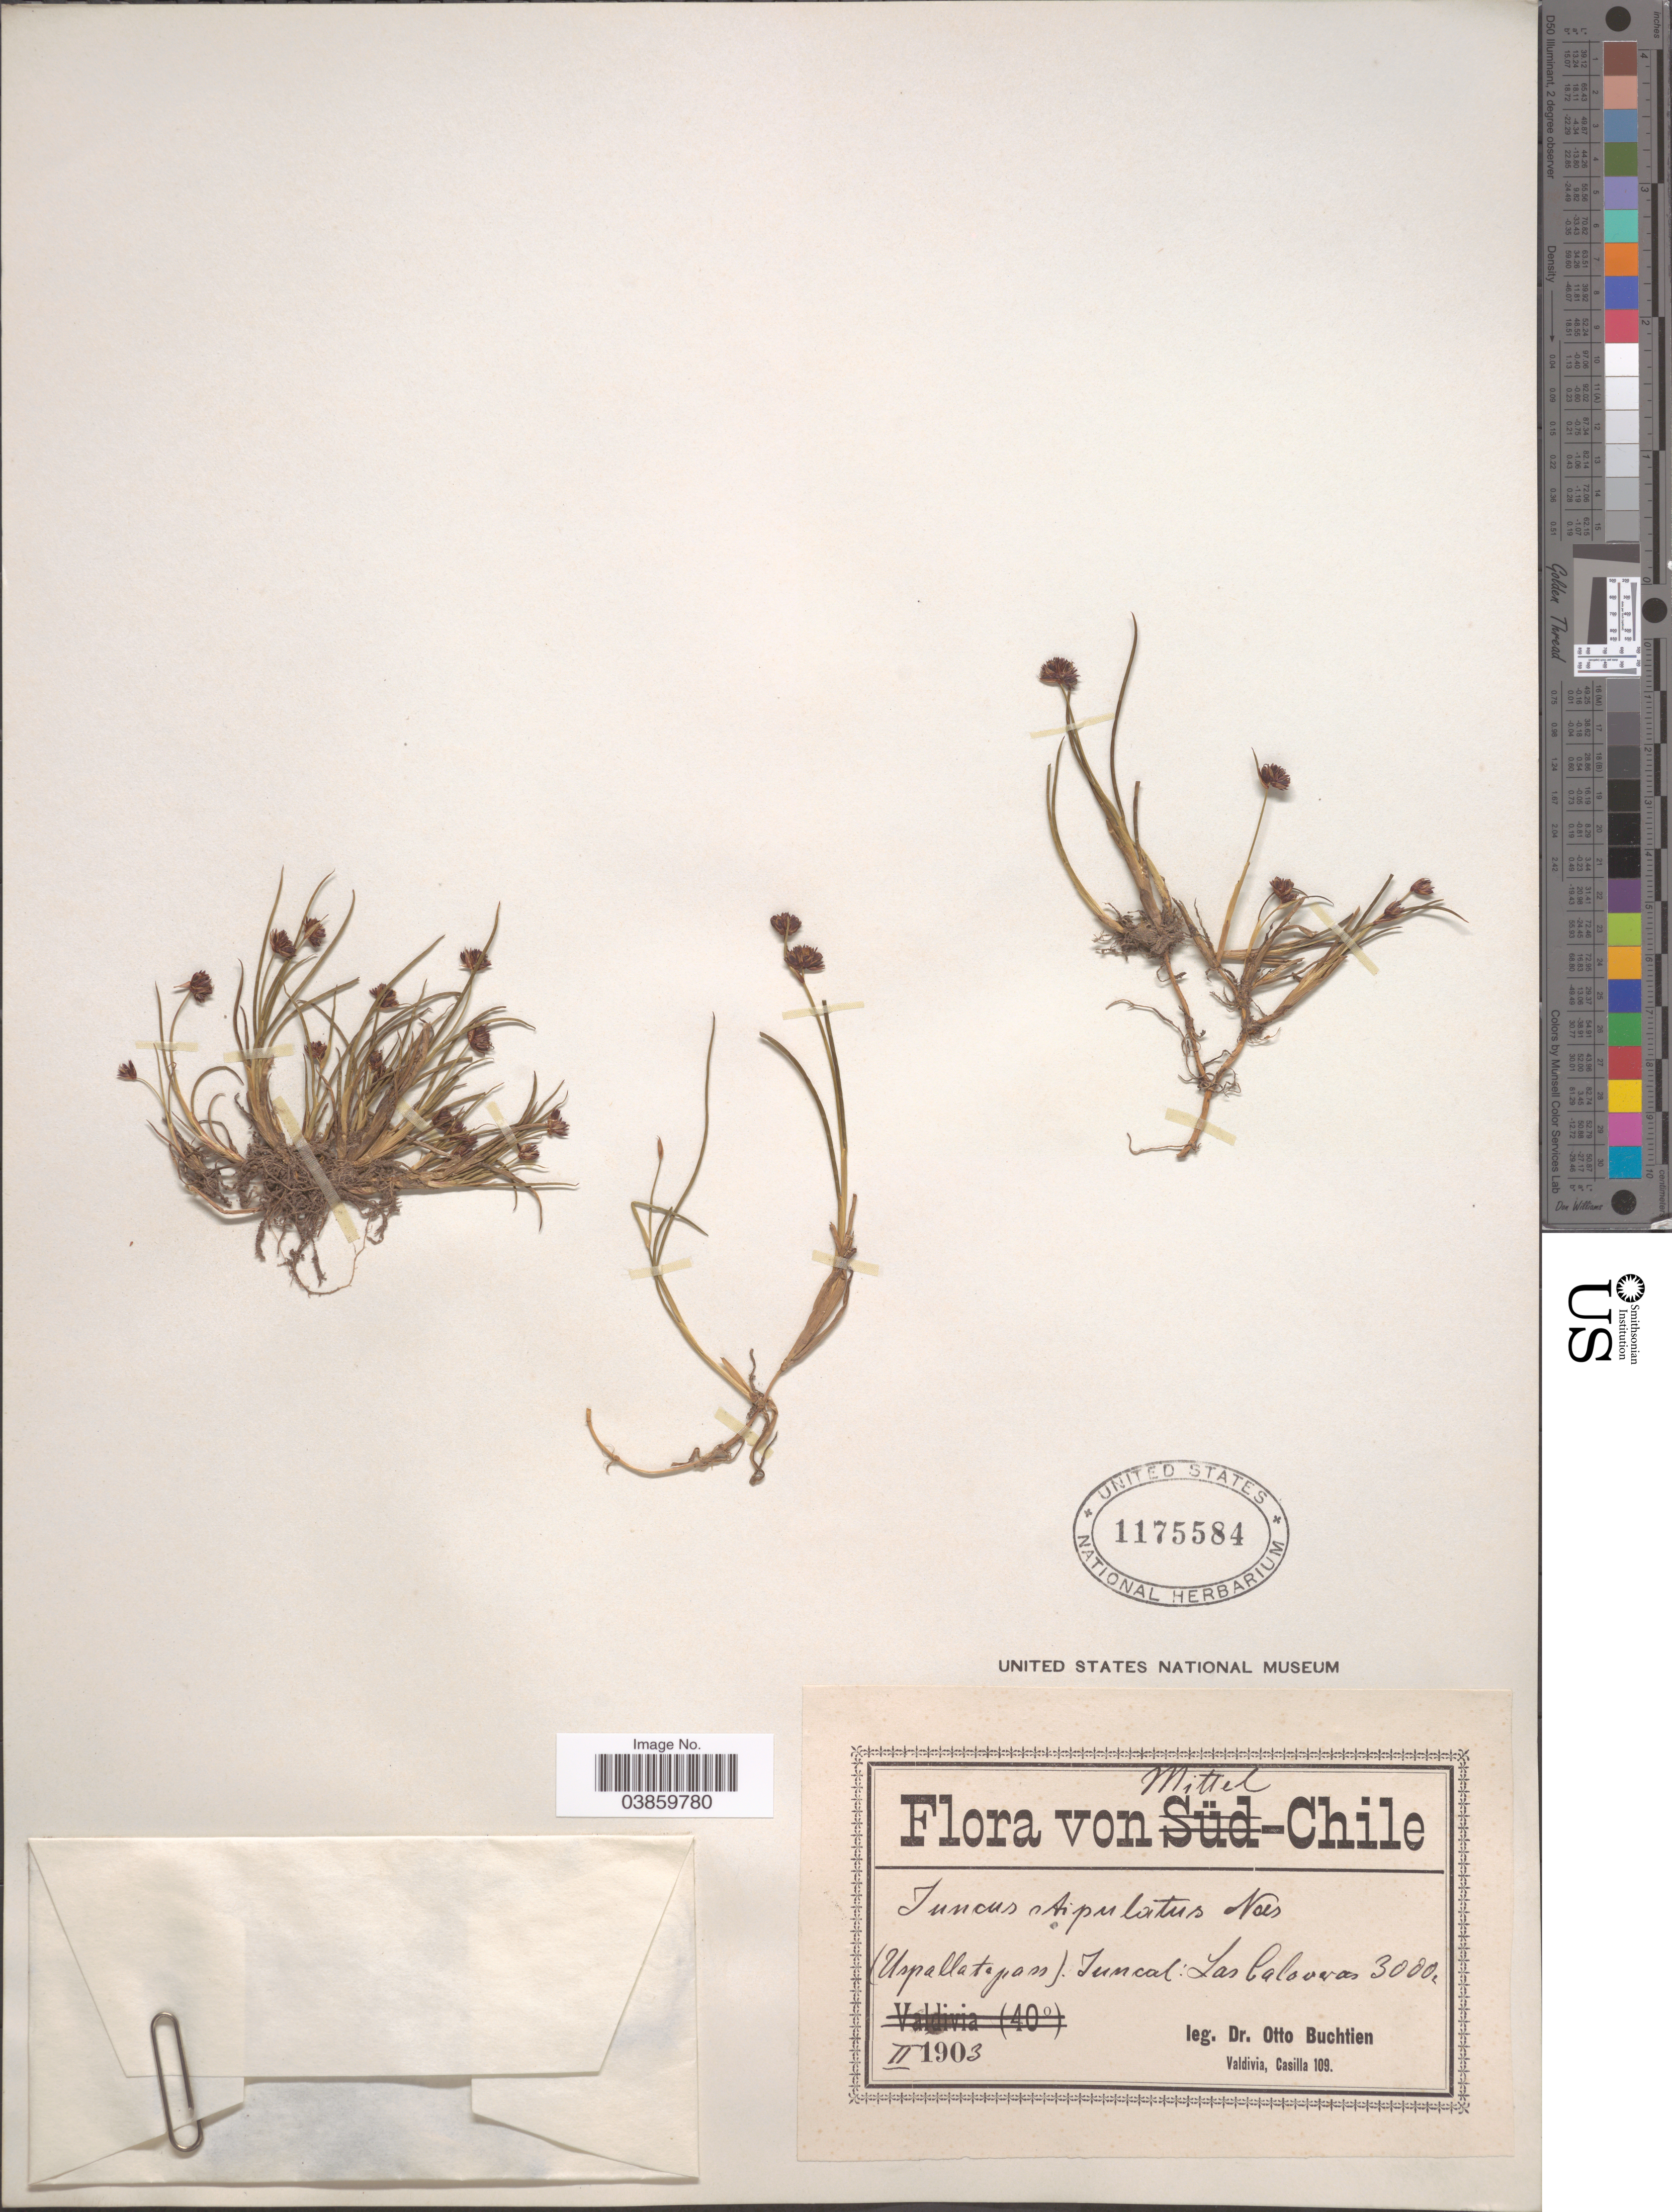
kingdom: Plantae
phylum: Tracheophyta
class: Liliopsida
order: Poales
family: Juncaceae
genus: Juncus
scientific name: Juncus stipulatus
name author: Nees & Meyen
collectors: O. Buchtien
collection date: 1903-02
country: Chile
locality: Mittel-Chile. (Uspallatapass). Las Cabeceras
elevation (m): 3000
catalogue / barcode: US 1175584